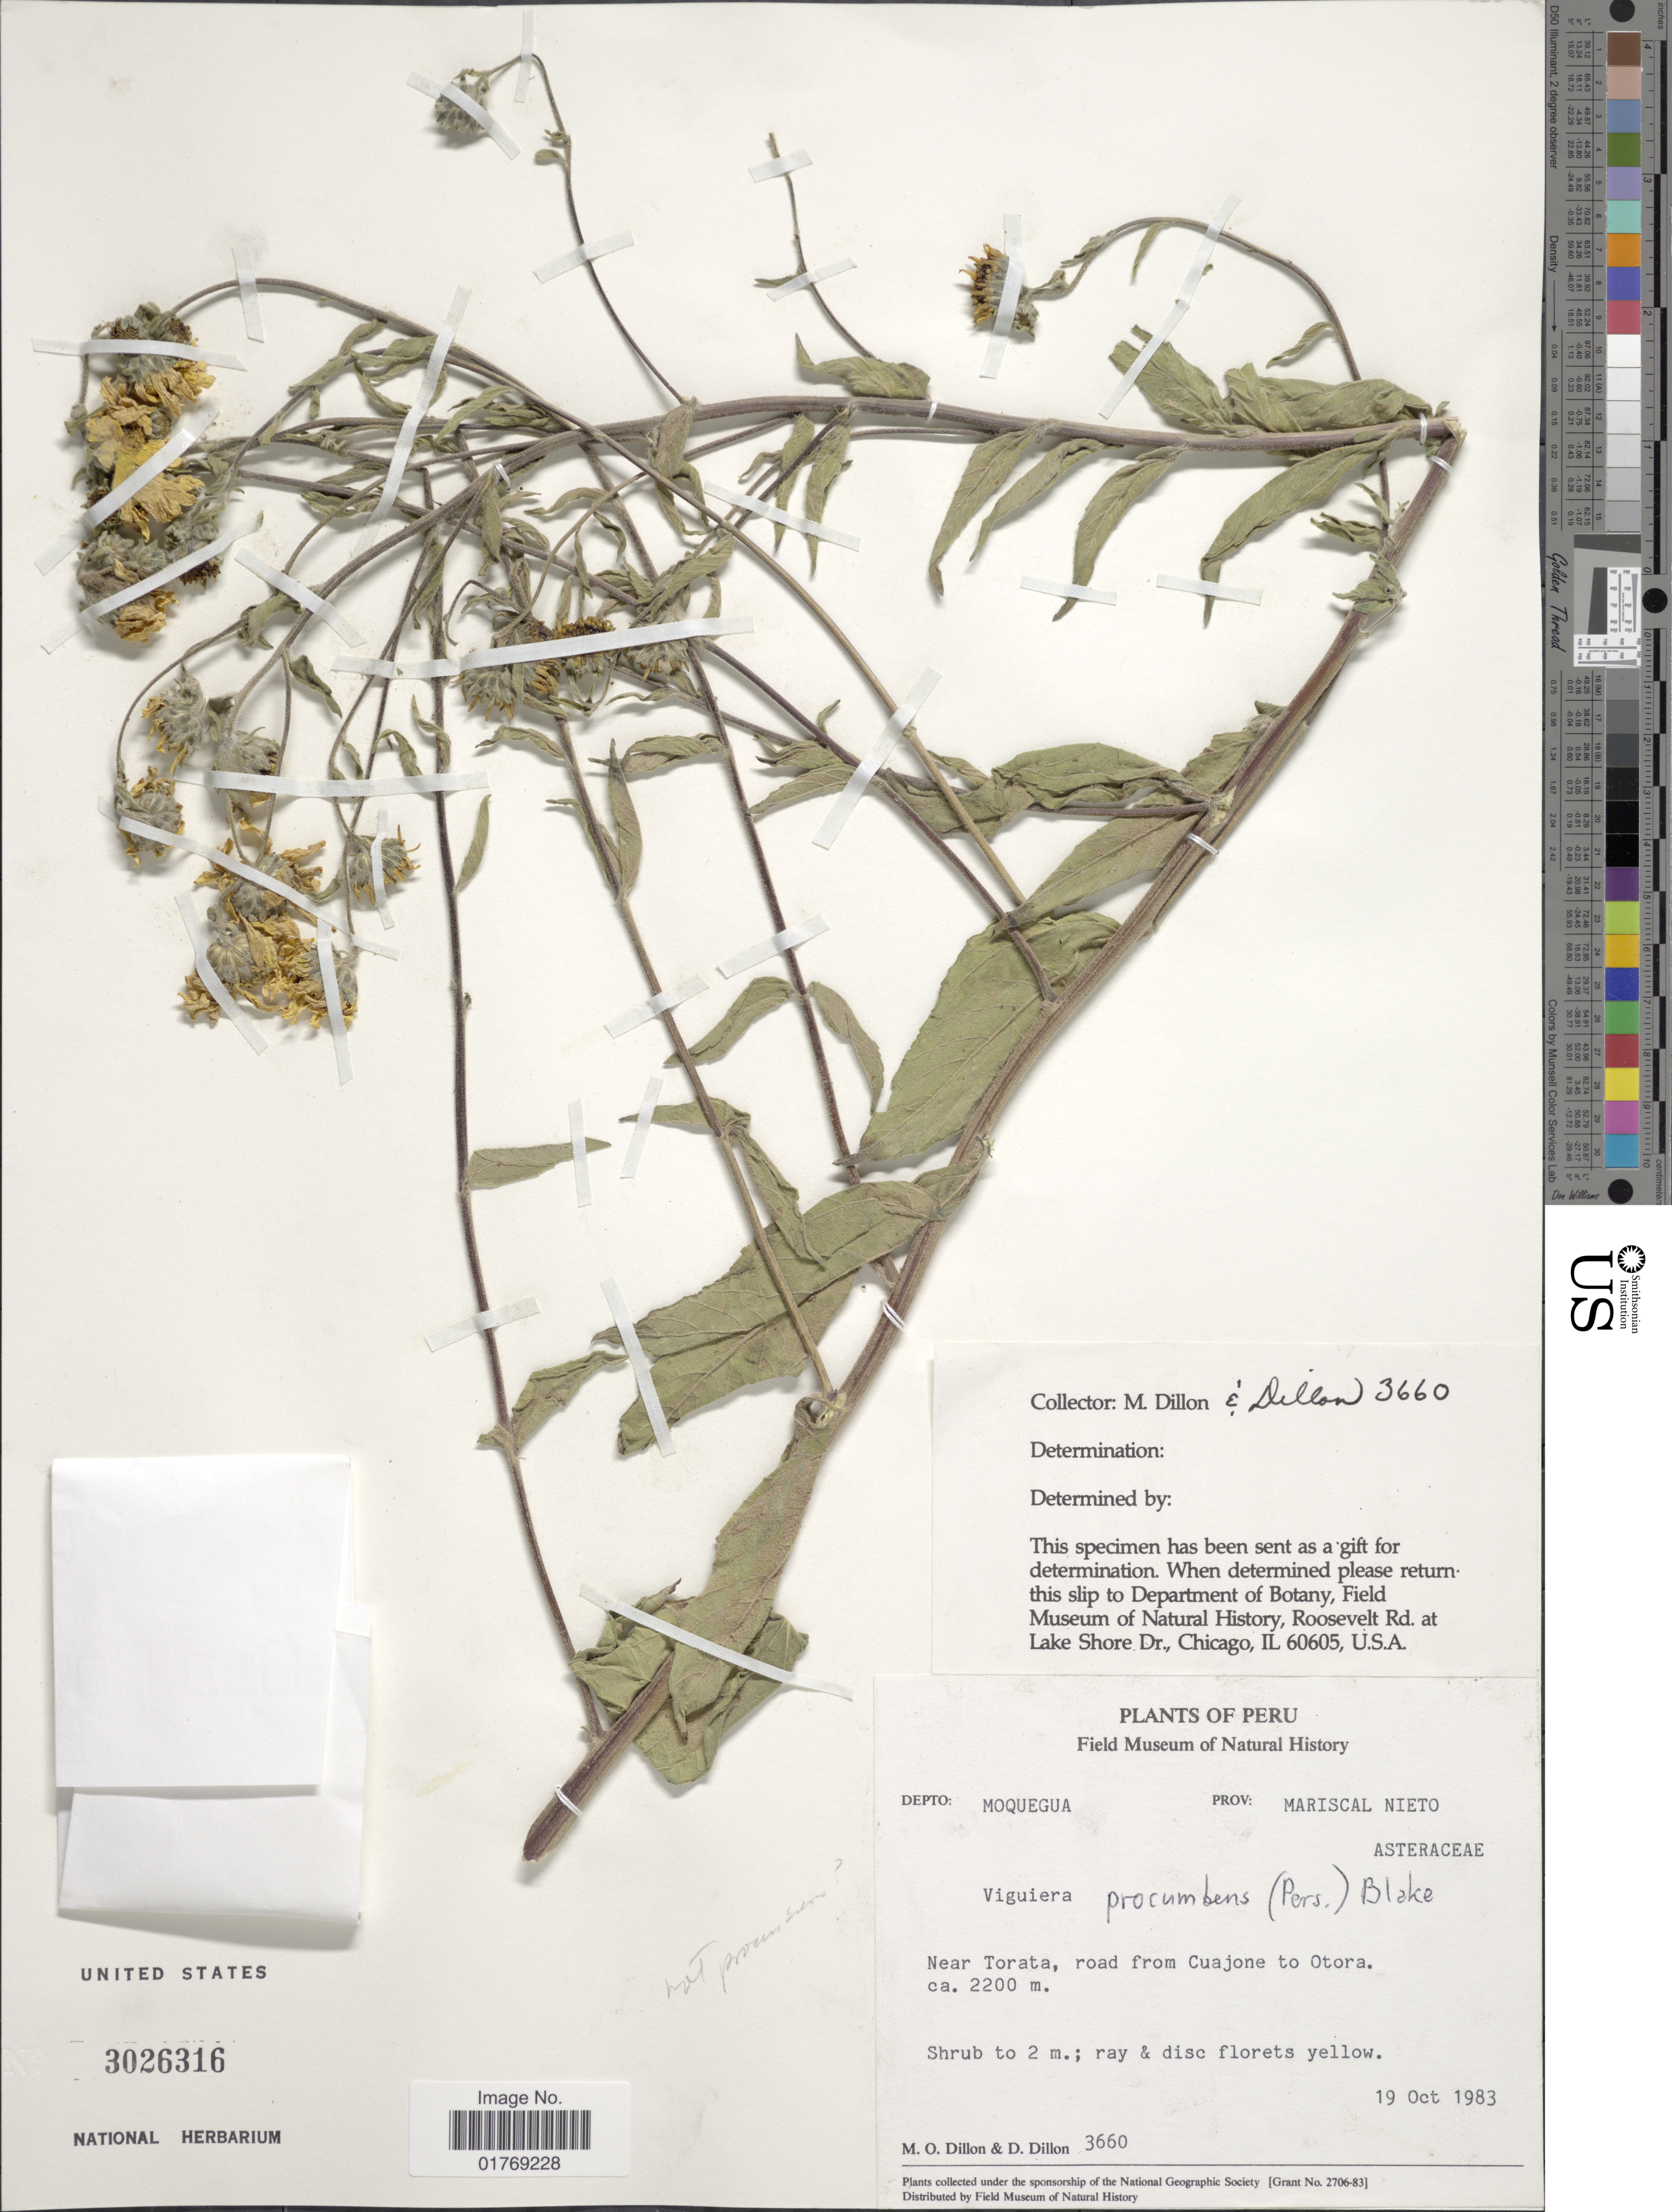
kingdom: Plantae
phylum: Tracheophyta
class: Magnoliopsida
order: Asterales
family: Asteraceae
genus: Viguiera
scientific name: Viguiera sp.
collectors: M. O. Dillon & D. Dillon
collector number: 3660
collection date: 1983-10-19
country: Peru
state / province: Moquegua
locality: Depto: Moquegua. Prov: Mariscal Nieto. Near Torata, road from Cuajone to Otora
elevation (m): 2200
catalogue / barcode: US 3026316